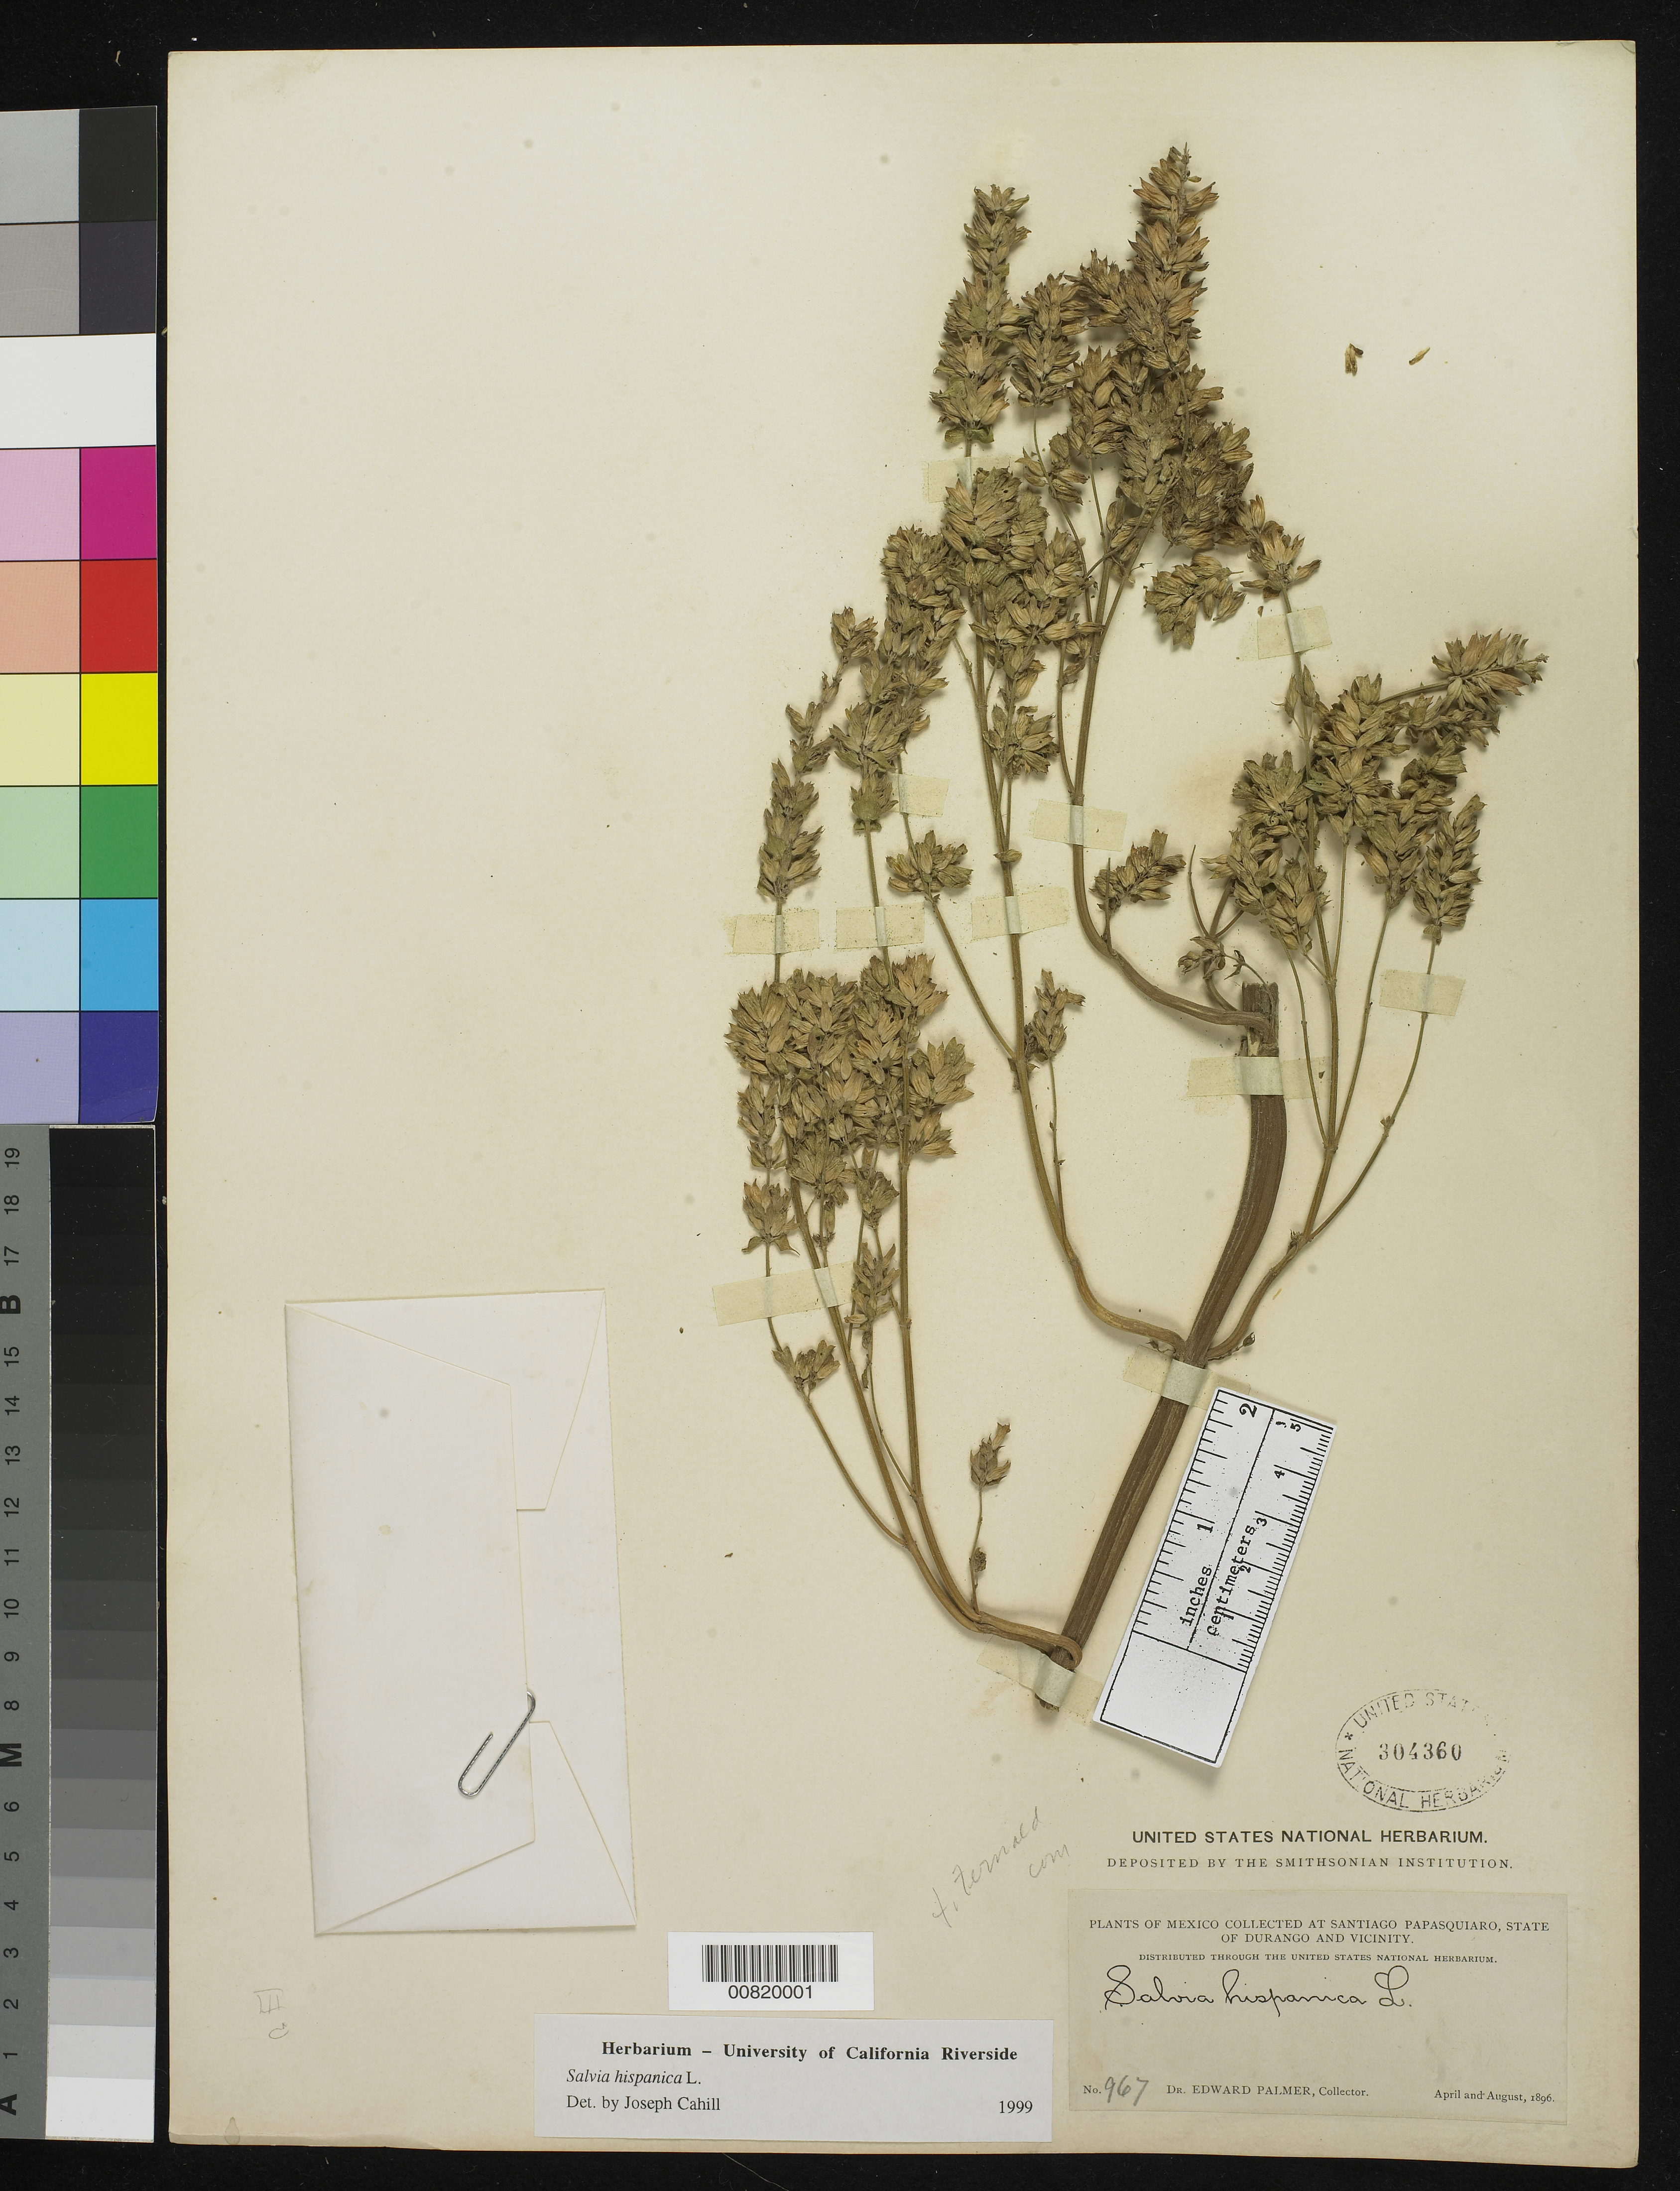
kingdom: Plantae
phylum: Tracheophyta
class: Magnoliopsida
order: Lamiales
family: Lamiaceae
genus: Salvia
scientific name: Salvia hispanica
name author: L.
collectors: E. Palmer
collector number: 967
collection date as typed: Apr 1896 to -- Aug 1896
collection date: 1896-04/1896-08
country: Mexico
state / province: Durango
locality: Santiago Papasquiaro, Durango and vicinity.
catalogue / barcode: US 304360